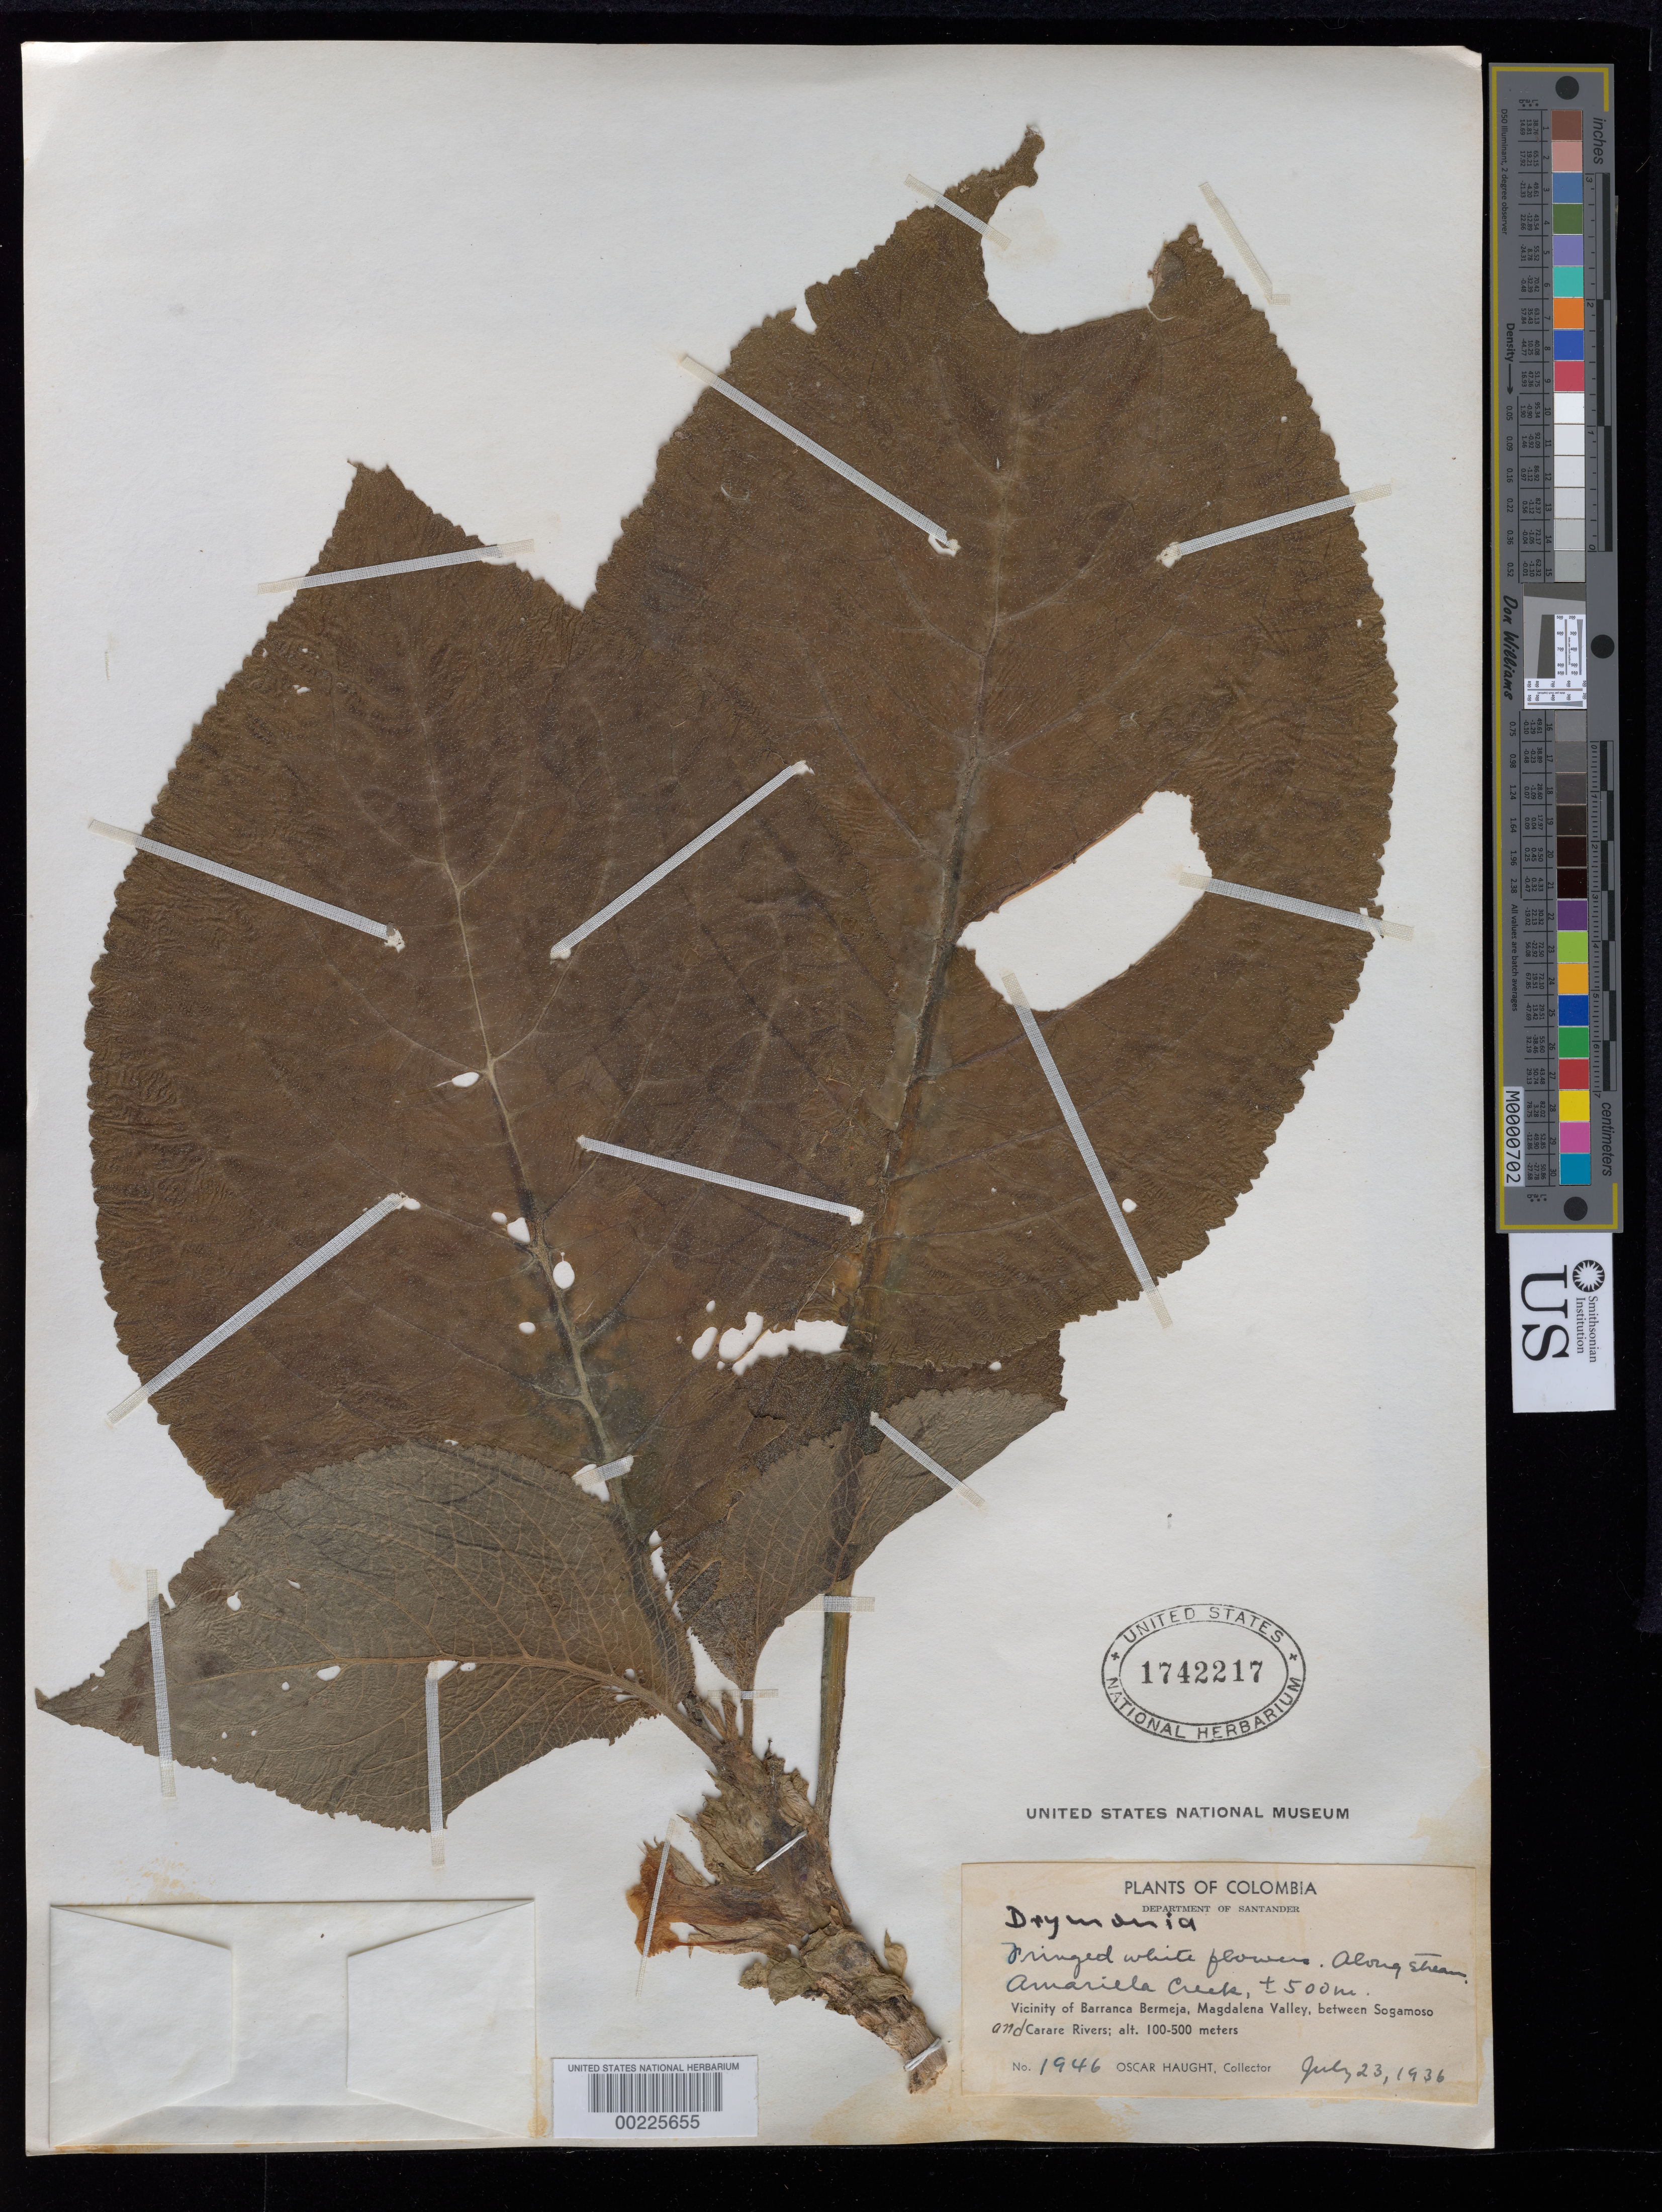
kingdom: Plantae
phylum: Tracheophyta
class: Magnoliopsida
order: Lamiales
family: Gesneriaceae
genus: Drymonia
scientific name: Drymonia sp.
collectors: O. L. Haught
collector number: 1946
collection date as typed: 23 Jul 1936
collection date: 1936-07-23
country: Colombia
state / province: Santander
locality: Vicinity of Barranca Bermeja, Magdalena valley, between Sogamoso and Carare Rivers, Amarilla creek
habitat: Along stream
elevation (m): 500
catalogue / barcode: US 1742217